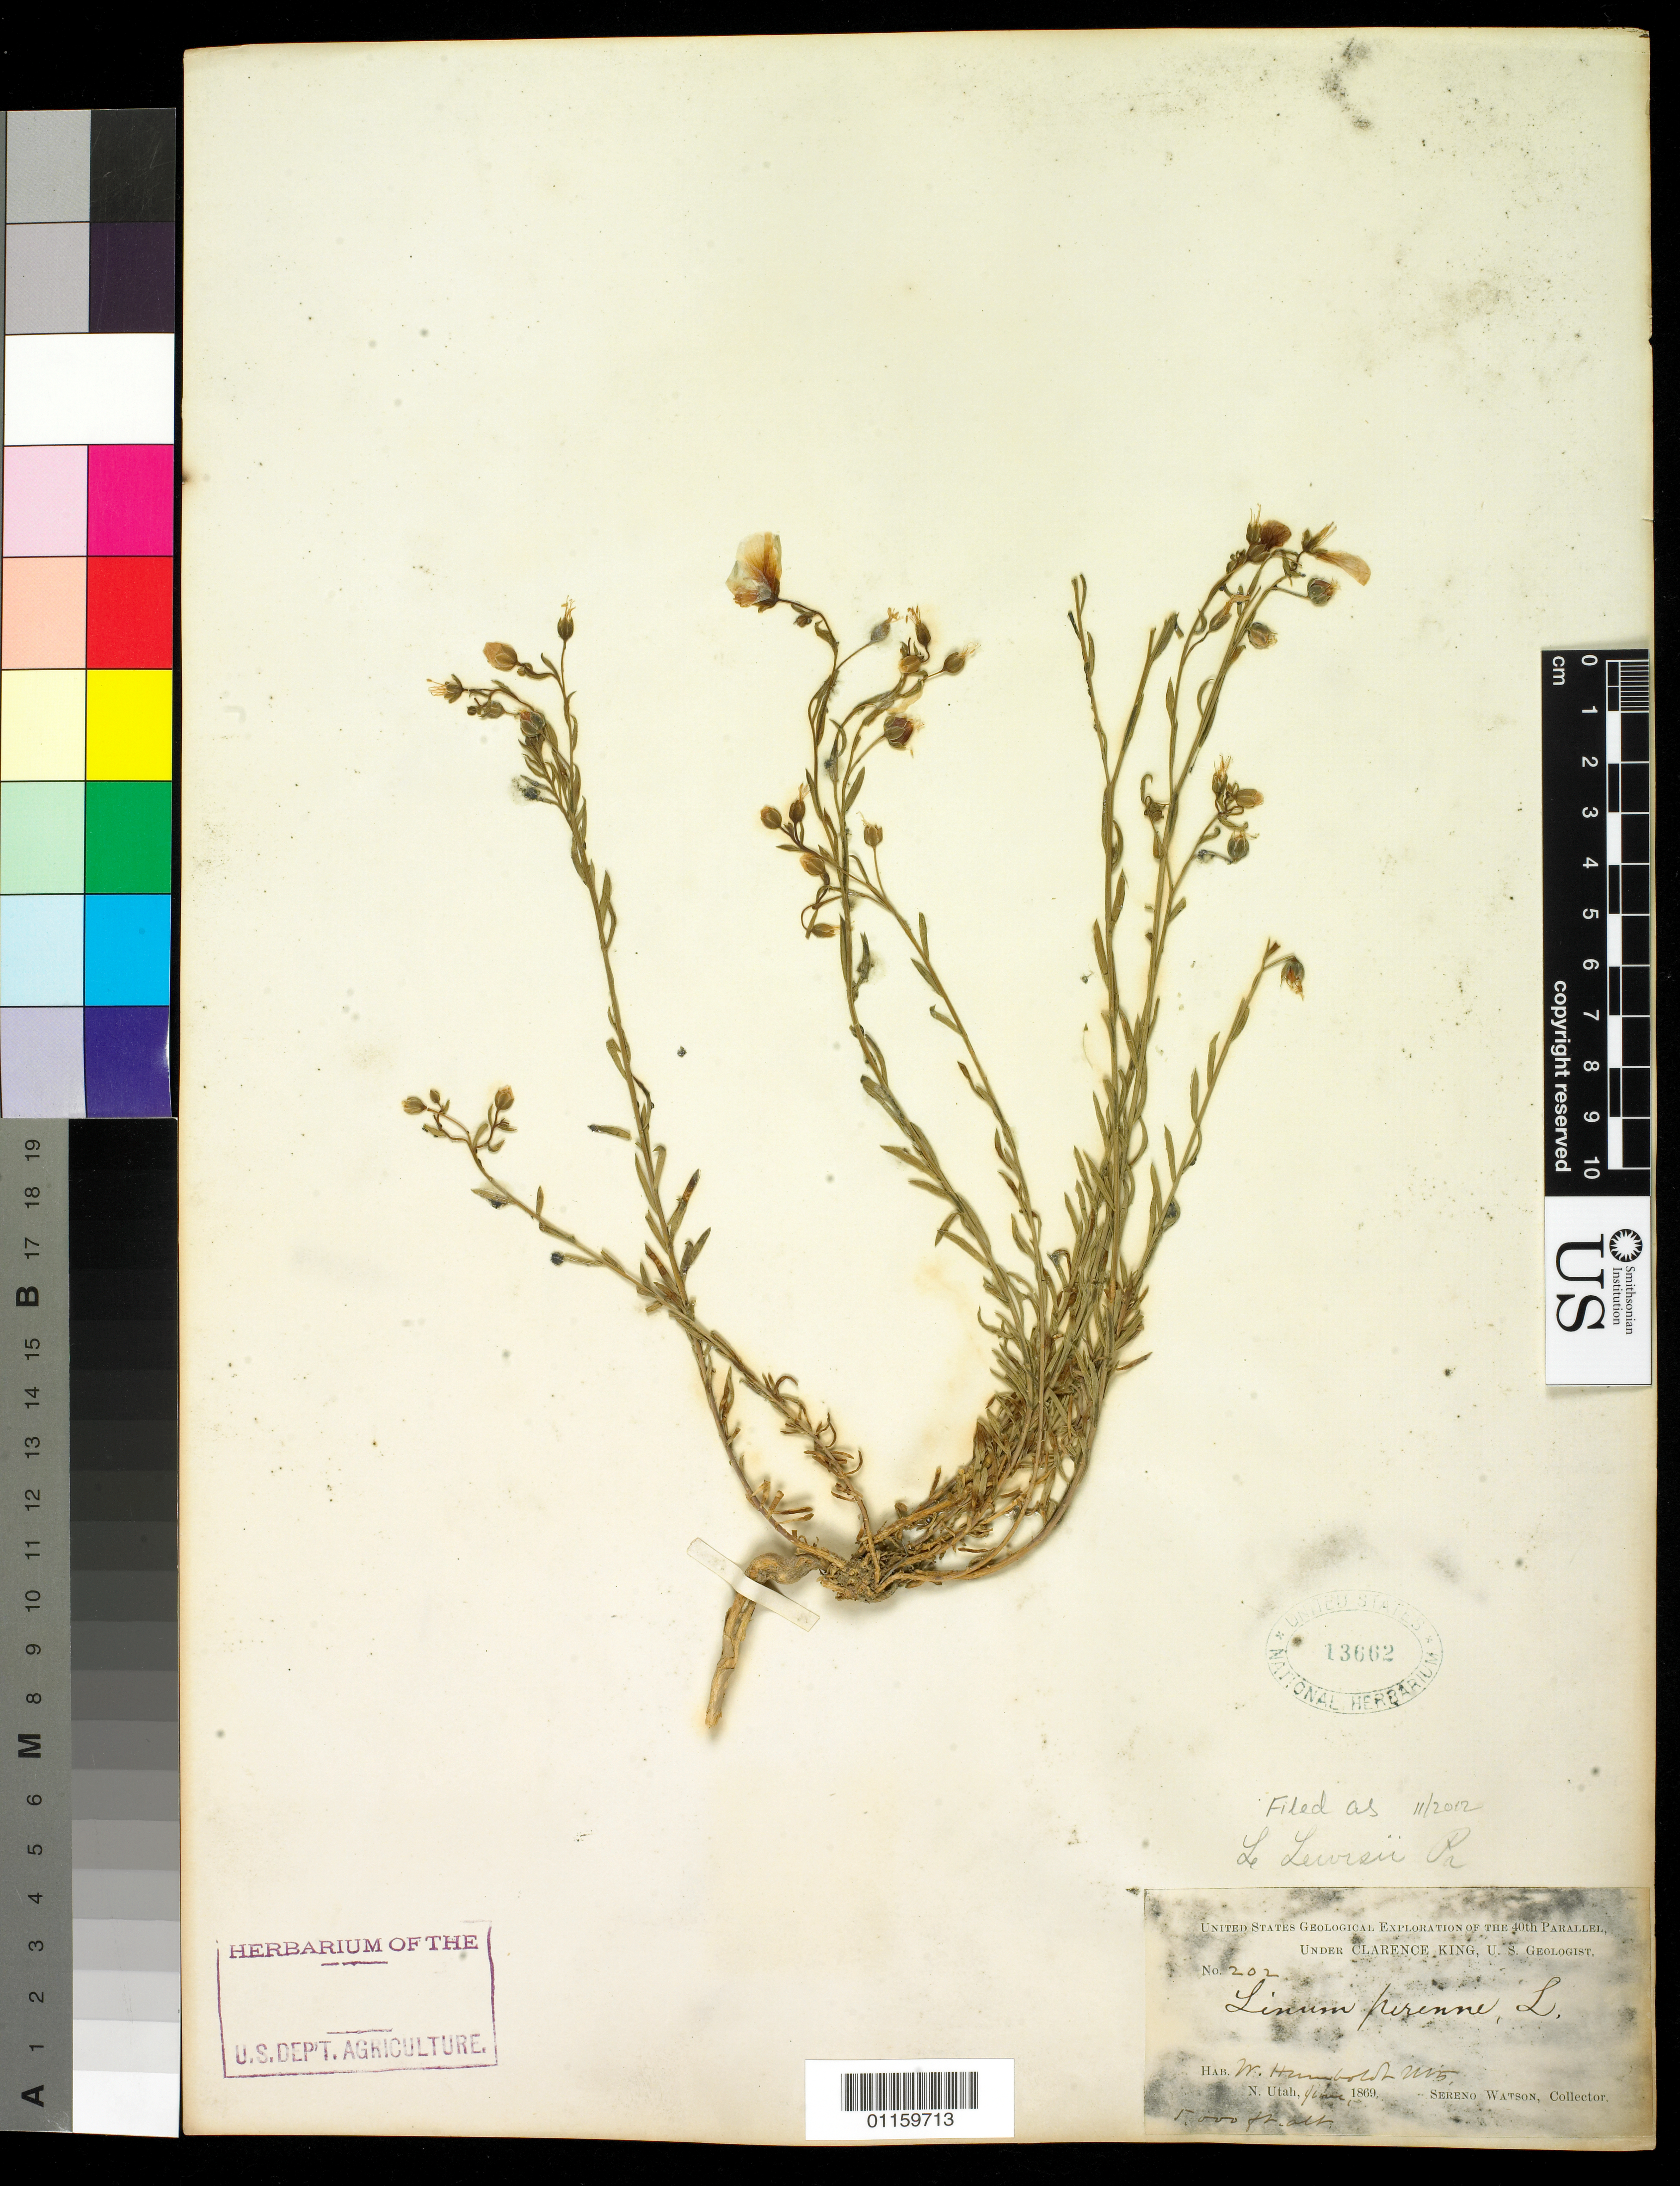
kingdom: Plantae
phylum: Tracheophyta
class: Magnoliopsida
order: Malpighiales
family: Linaceae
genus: Linum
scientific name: Linum lewisii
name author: Pursh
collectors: S. Watson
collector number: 202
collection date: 1869-06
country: United States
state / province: Utah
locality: W. Humboldt Mts., N. Utah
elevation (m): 1524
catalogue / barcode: US 13662